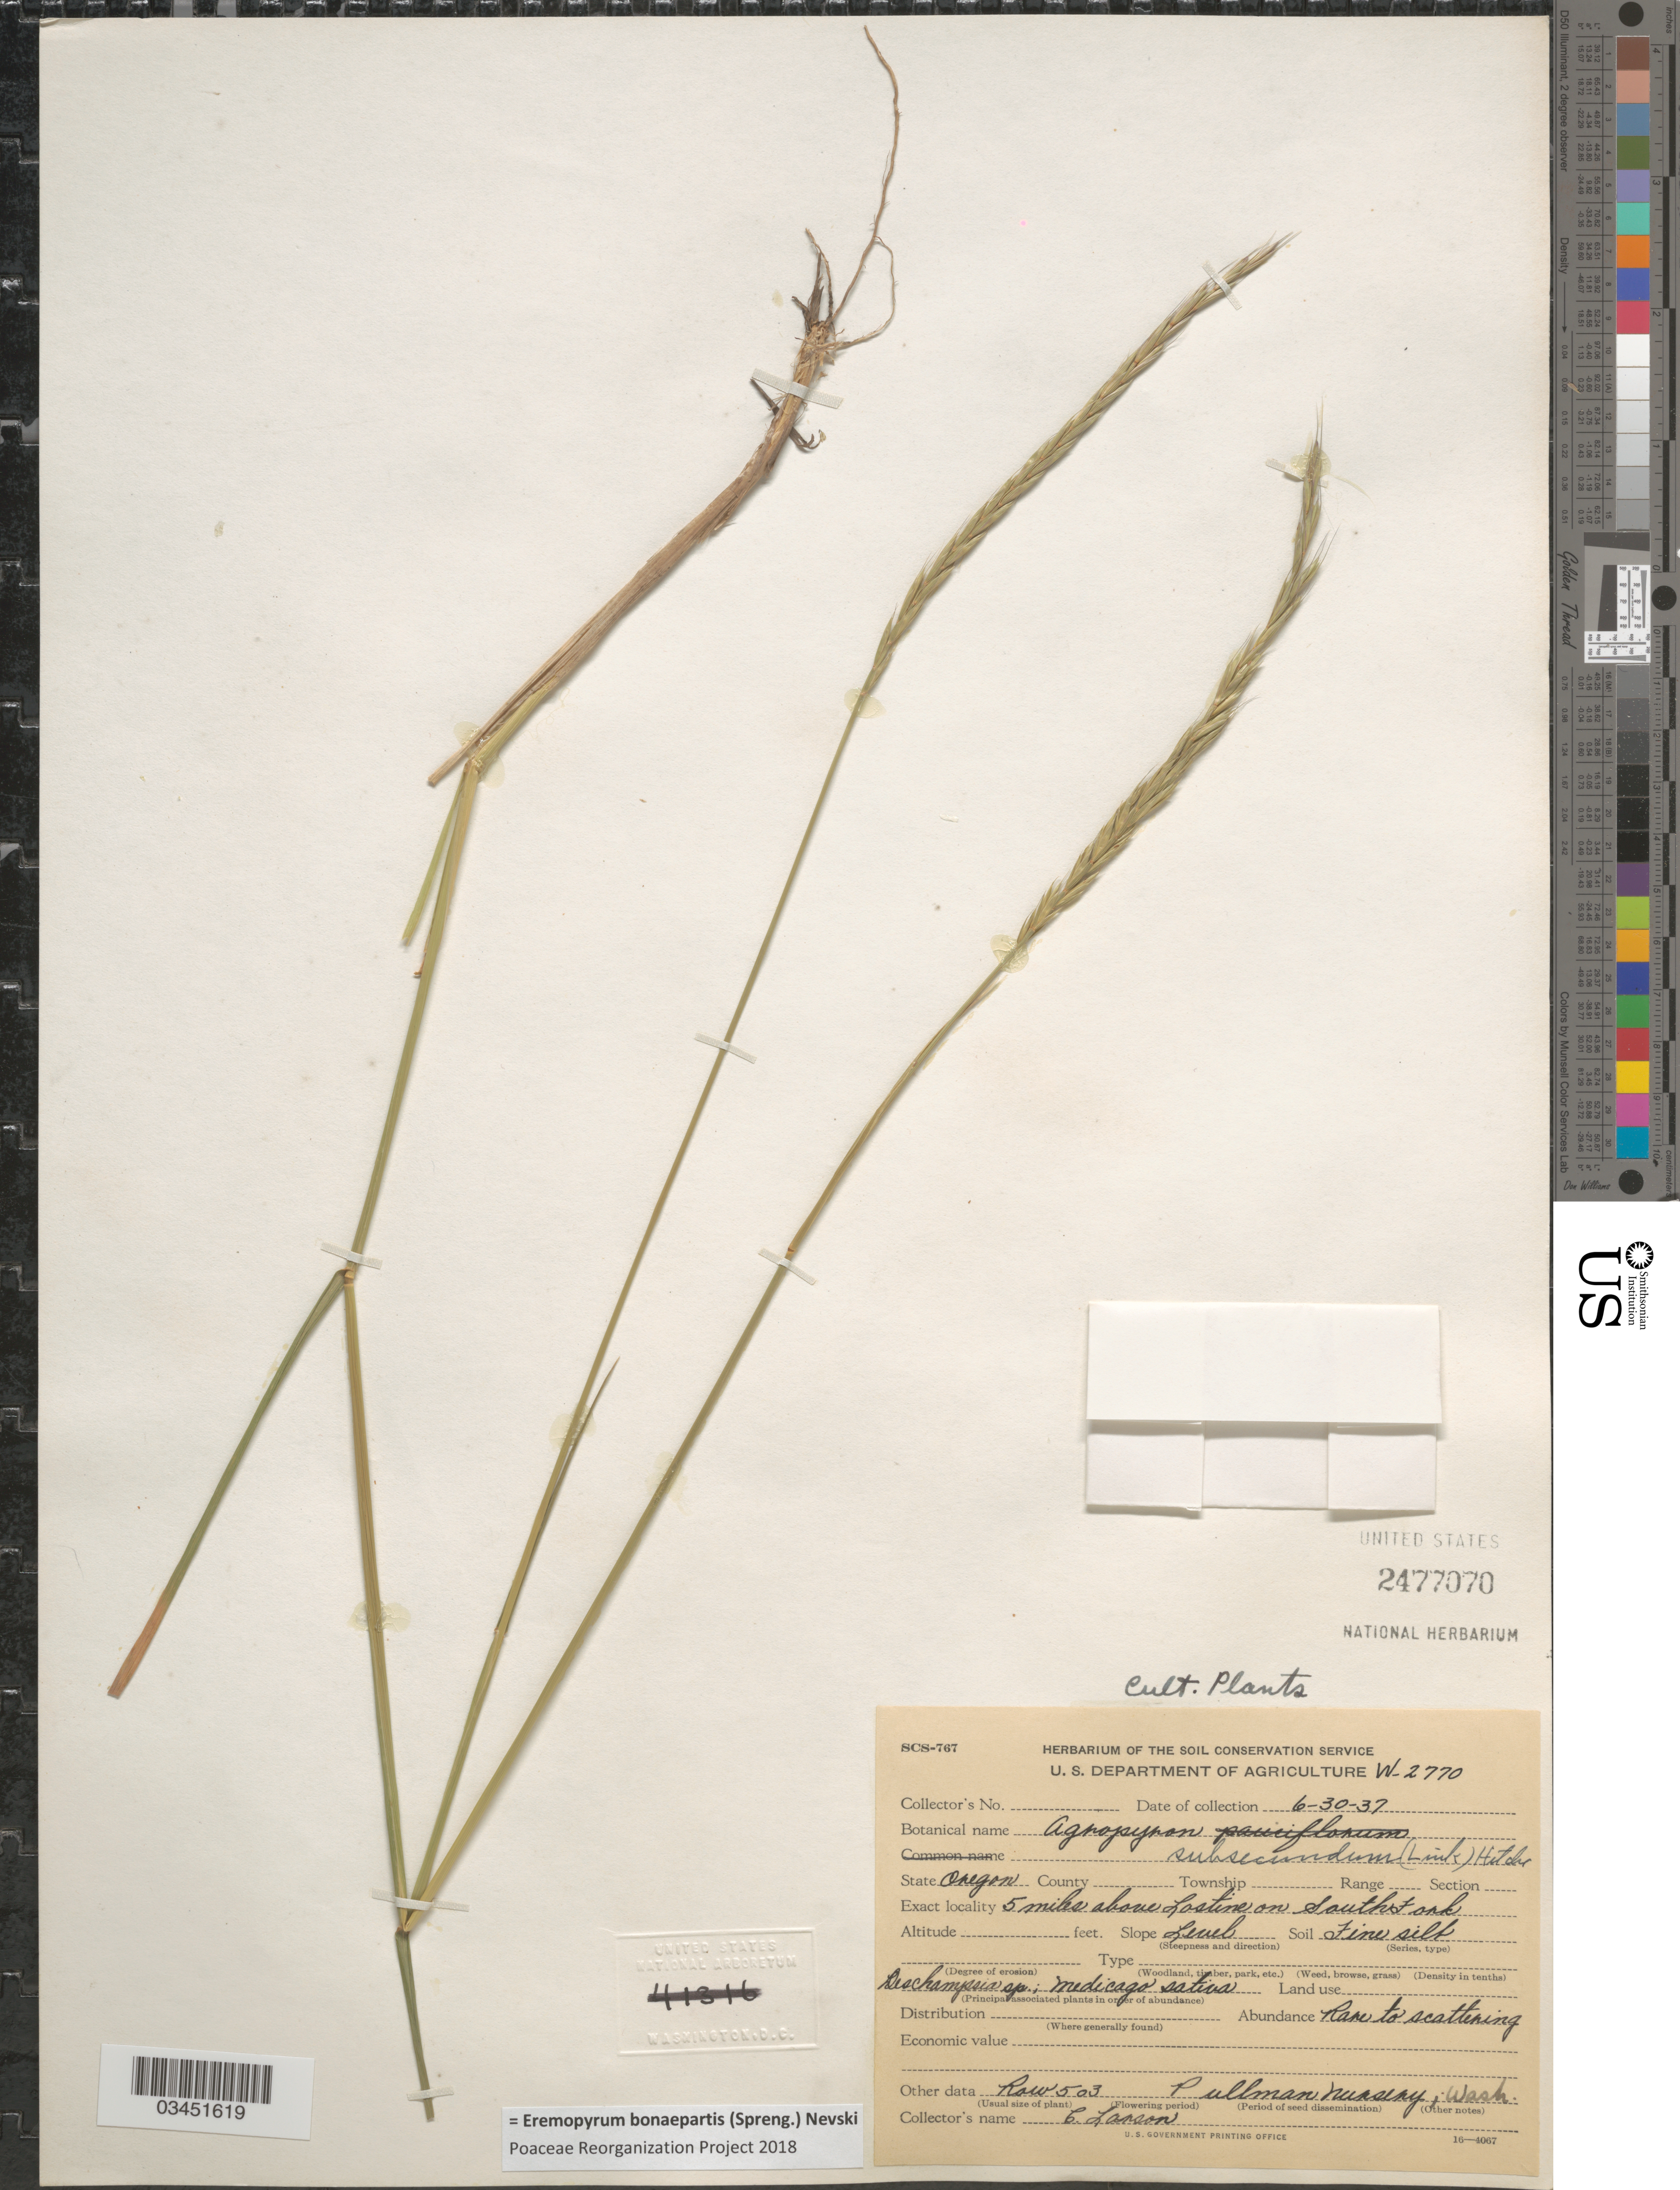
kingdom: Plantae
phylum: Tracheophyta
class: Liliopsida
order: Poales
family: Poaceae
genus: Eremopyrum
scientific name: Eremopyrum bonaepartis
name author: (Spreng.) Nevski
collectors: C. Larson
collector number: W-2770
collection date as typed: Transcribed d/m/y: 30/6/37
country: United States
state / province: Washington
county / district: Whitman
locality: Row 503 Pullman Nursery.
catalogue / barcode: US 2477070